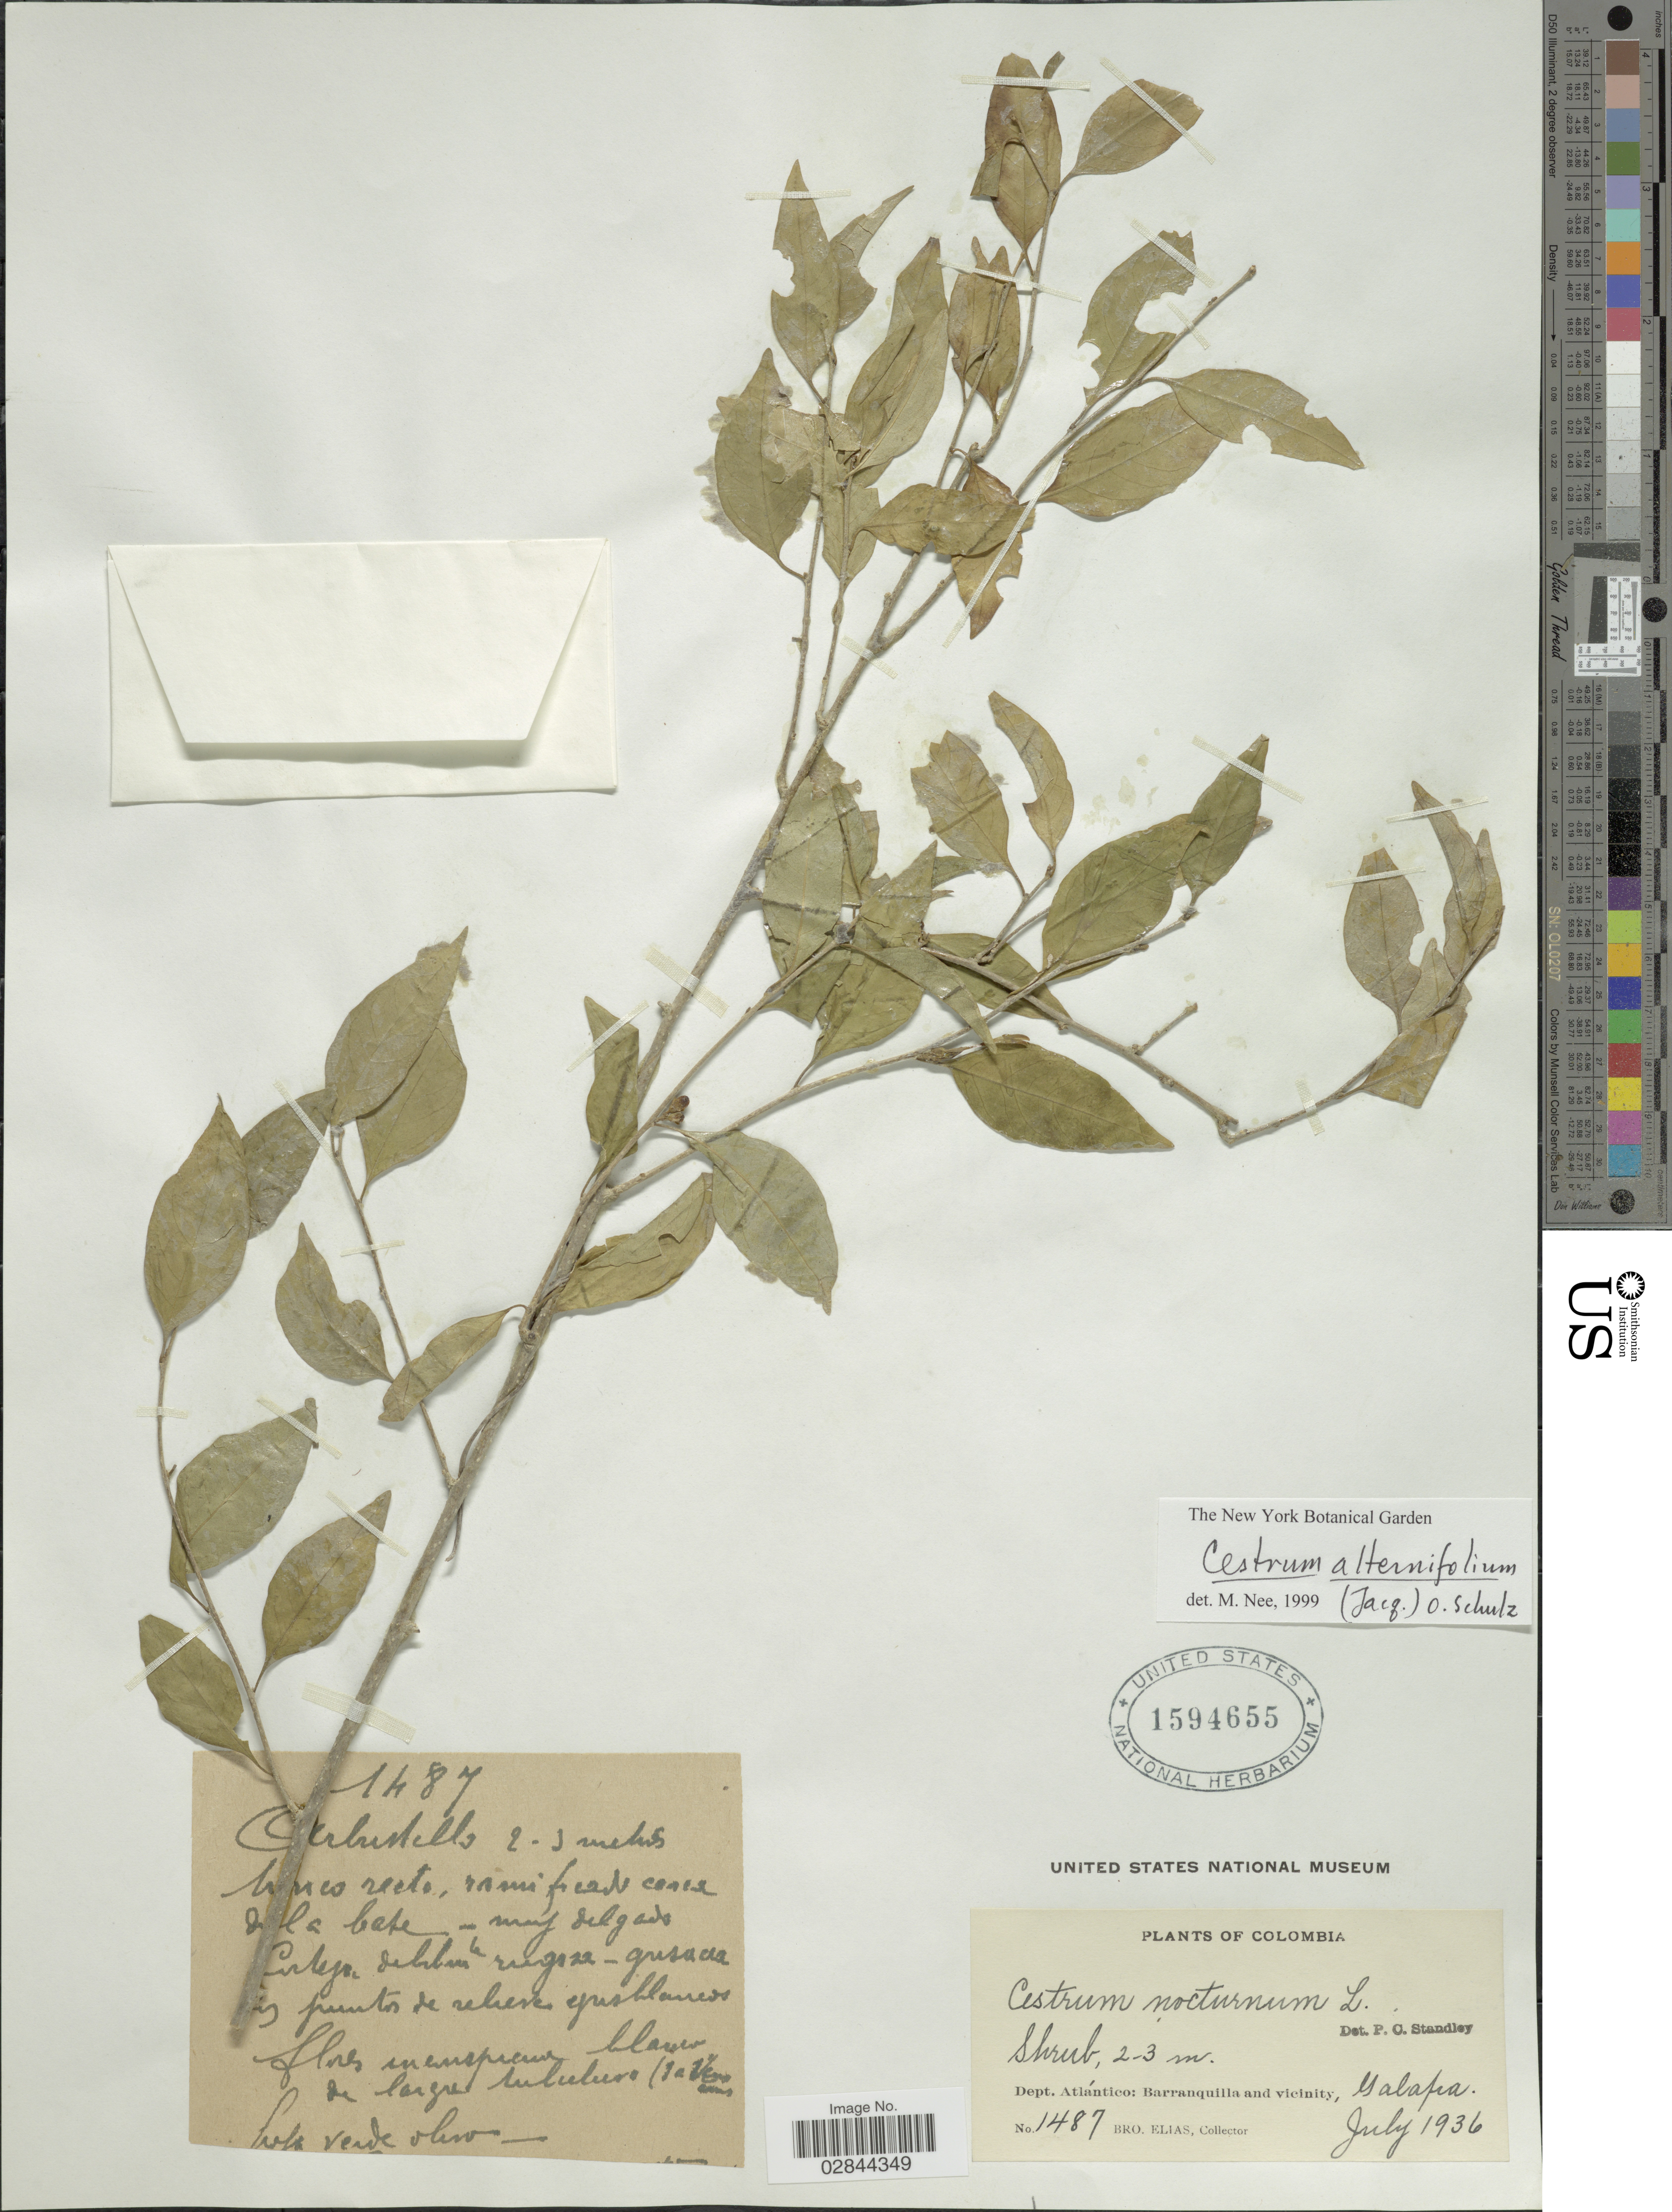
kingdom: Plantae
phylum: Tracheophyta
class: Magnoliopsida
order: Solanales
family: Solanaceae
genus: Cestrum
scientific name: Cestrum alternifolium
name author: (Jacq.) O.E. Schulz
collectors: Bro. Elias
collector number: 1487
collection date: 1936-07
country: Colombia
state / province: Atlántico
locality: Dept. Atlántico, Barranquilla and vicinity, Yalapa.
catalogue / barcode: US 1594655